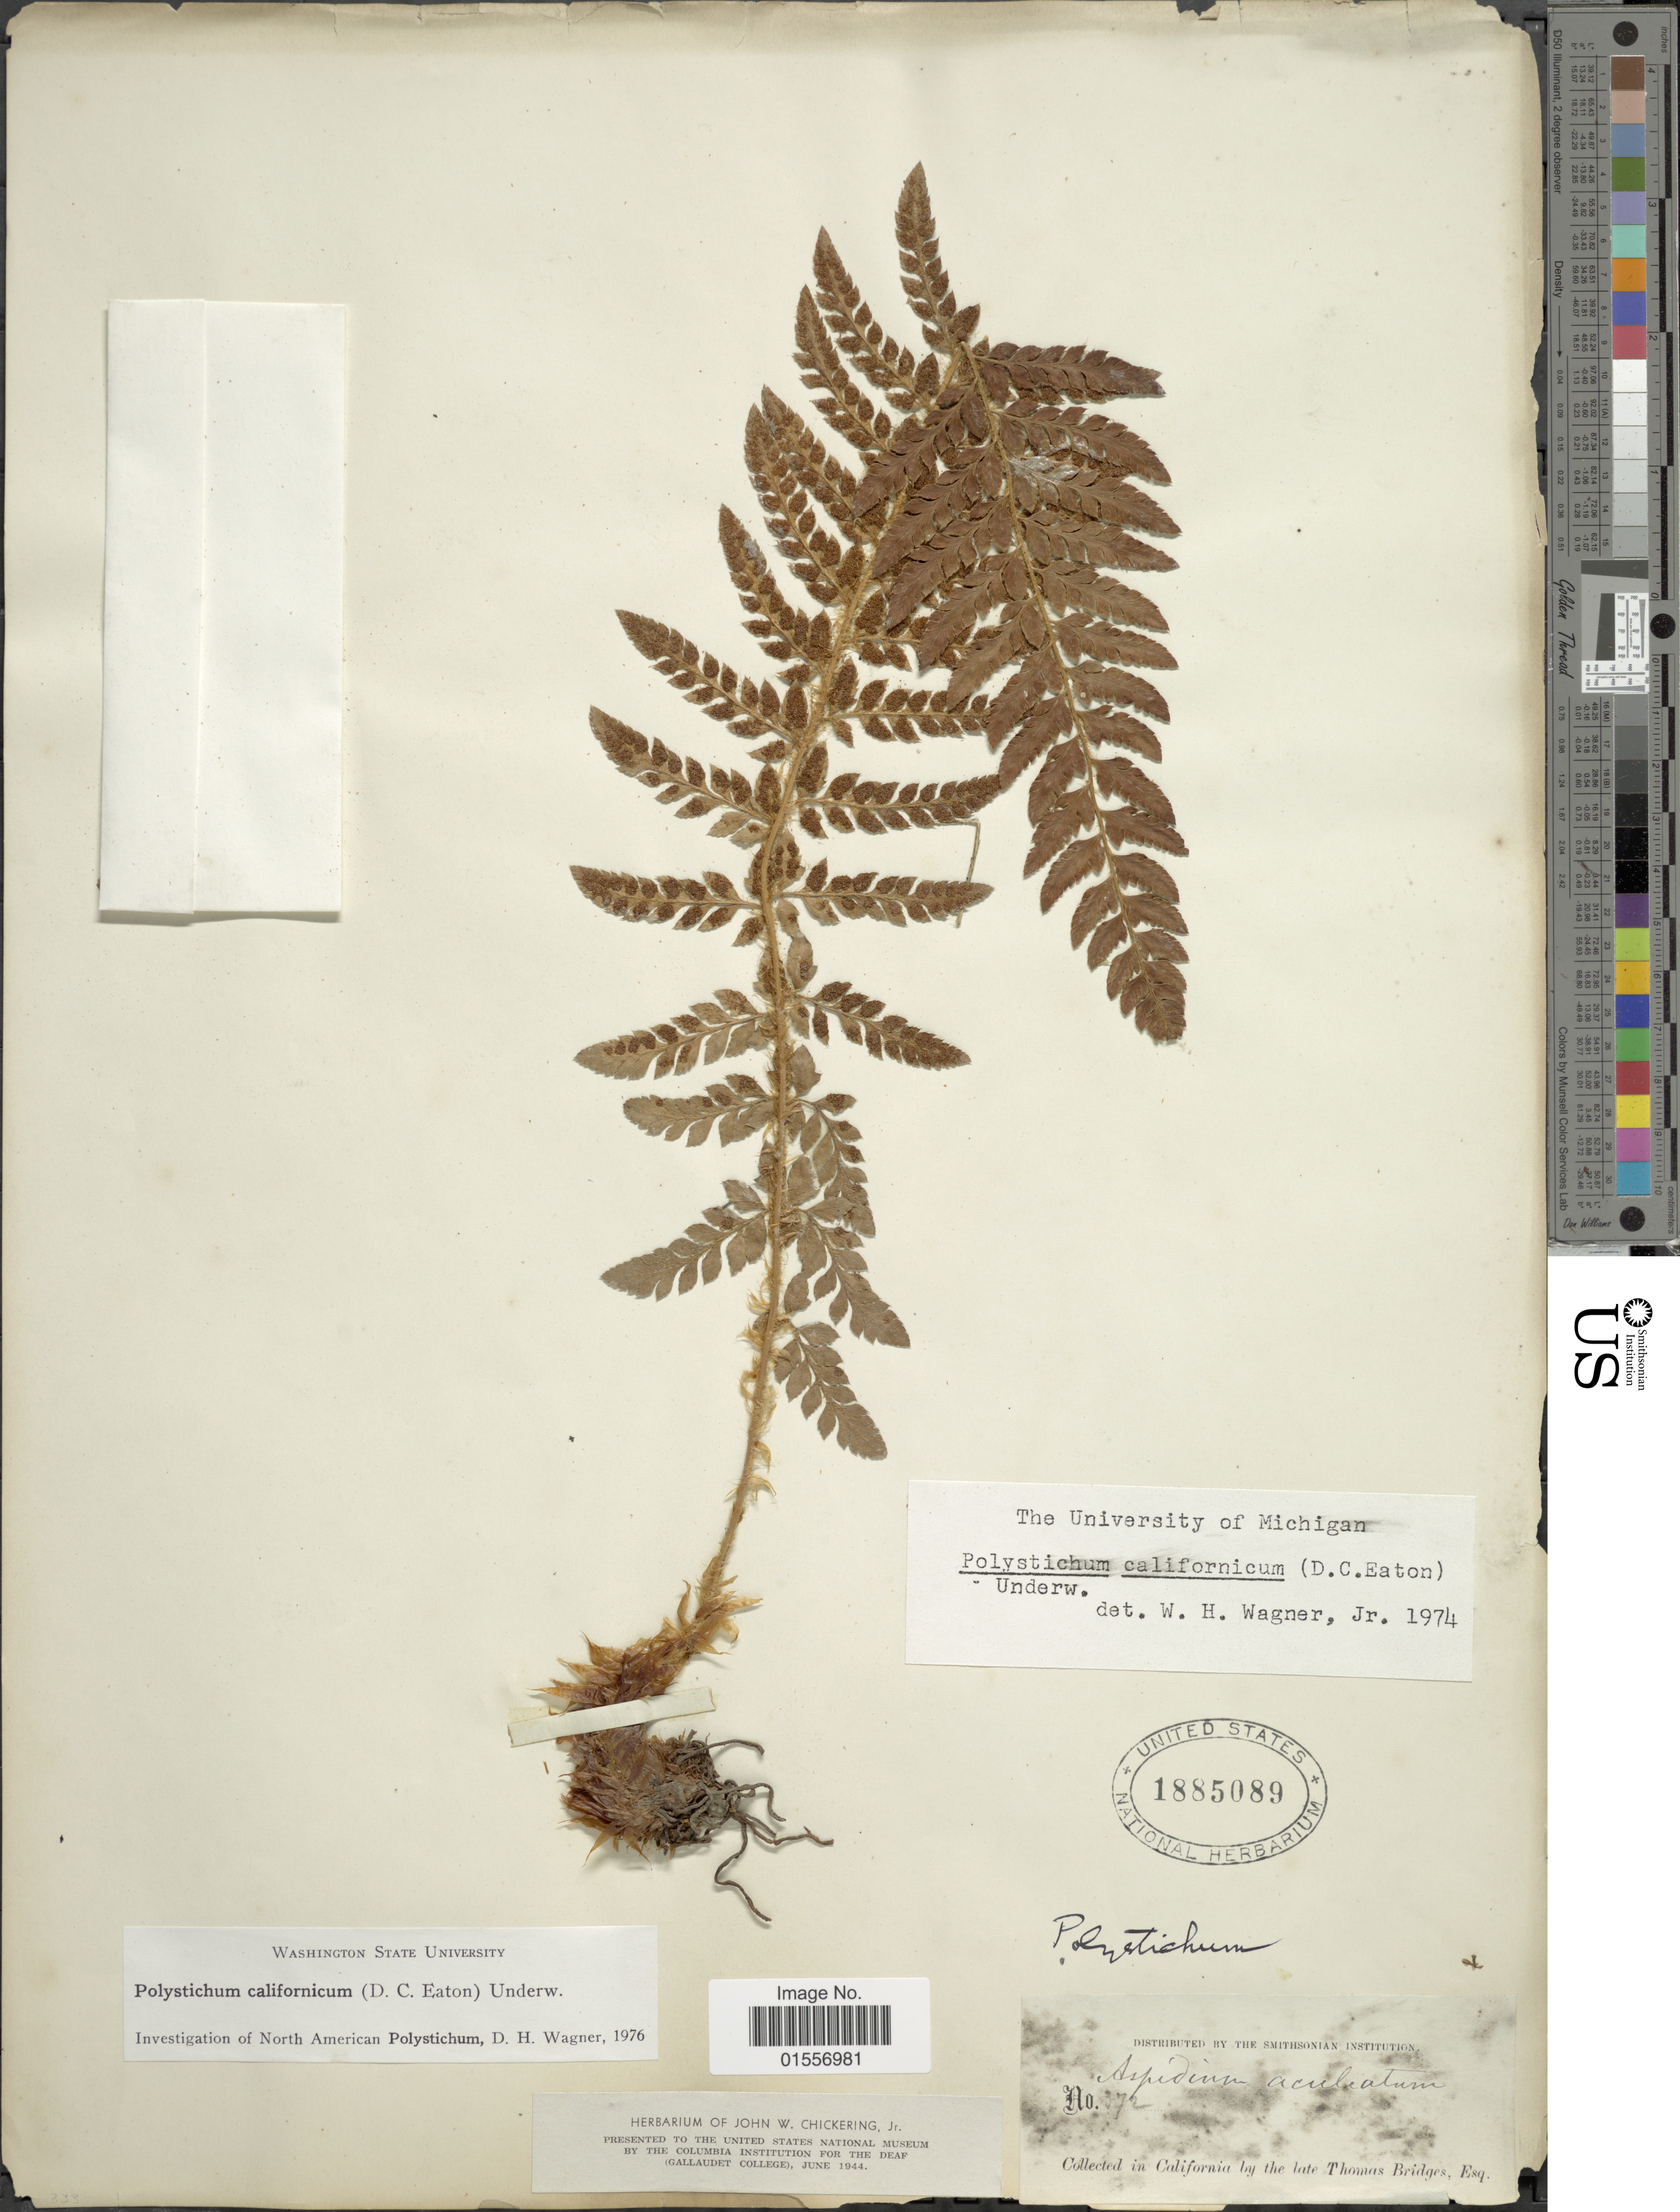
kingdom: Plantae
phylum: Tracheophyta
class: Polypodiopsida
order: Polypodiales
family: Dryopteridaceae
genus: Polystichum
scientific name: Polystichum californicum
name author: (D.C. Eaton) Diels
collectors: T. Bridges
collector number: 372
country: United States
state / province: California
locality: California.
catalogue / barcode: US 1885089